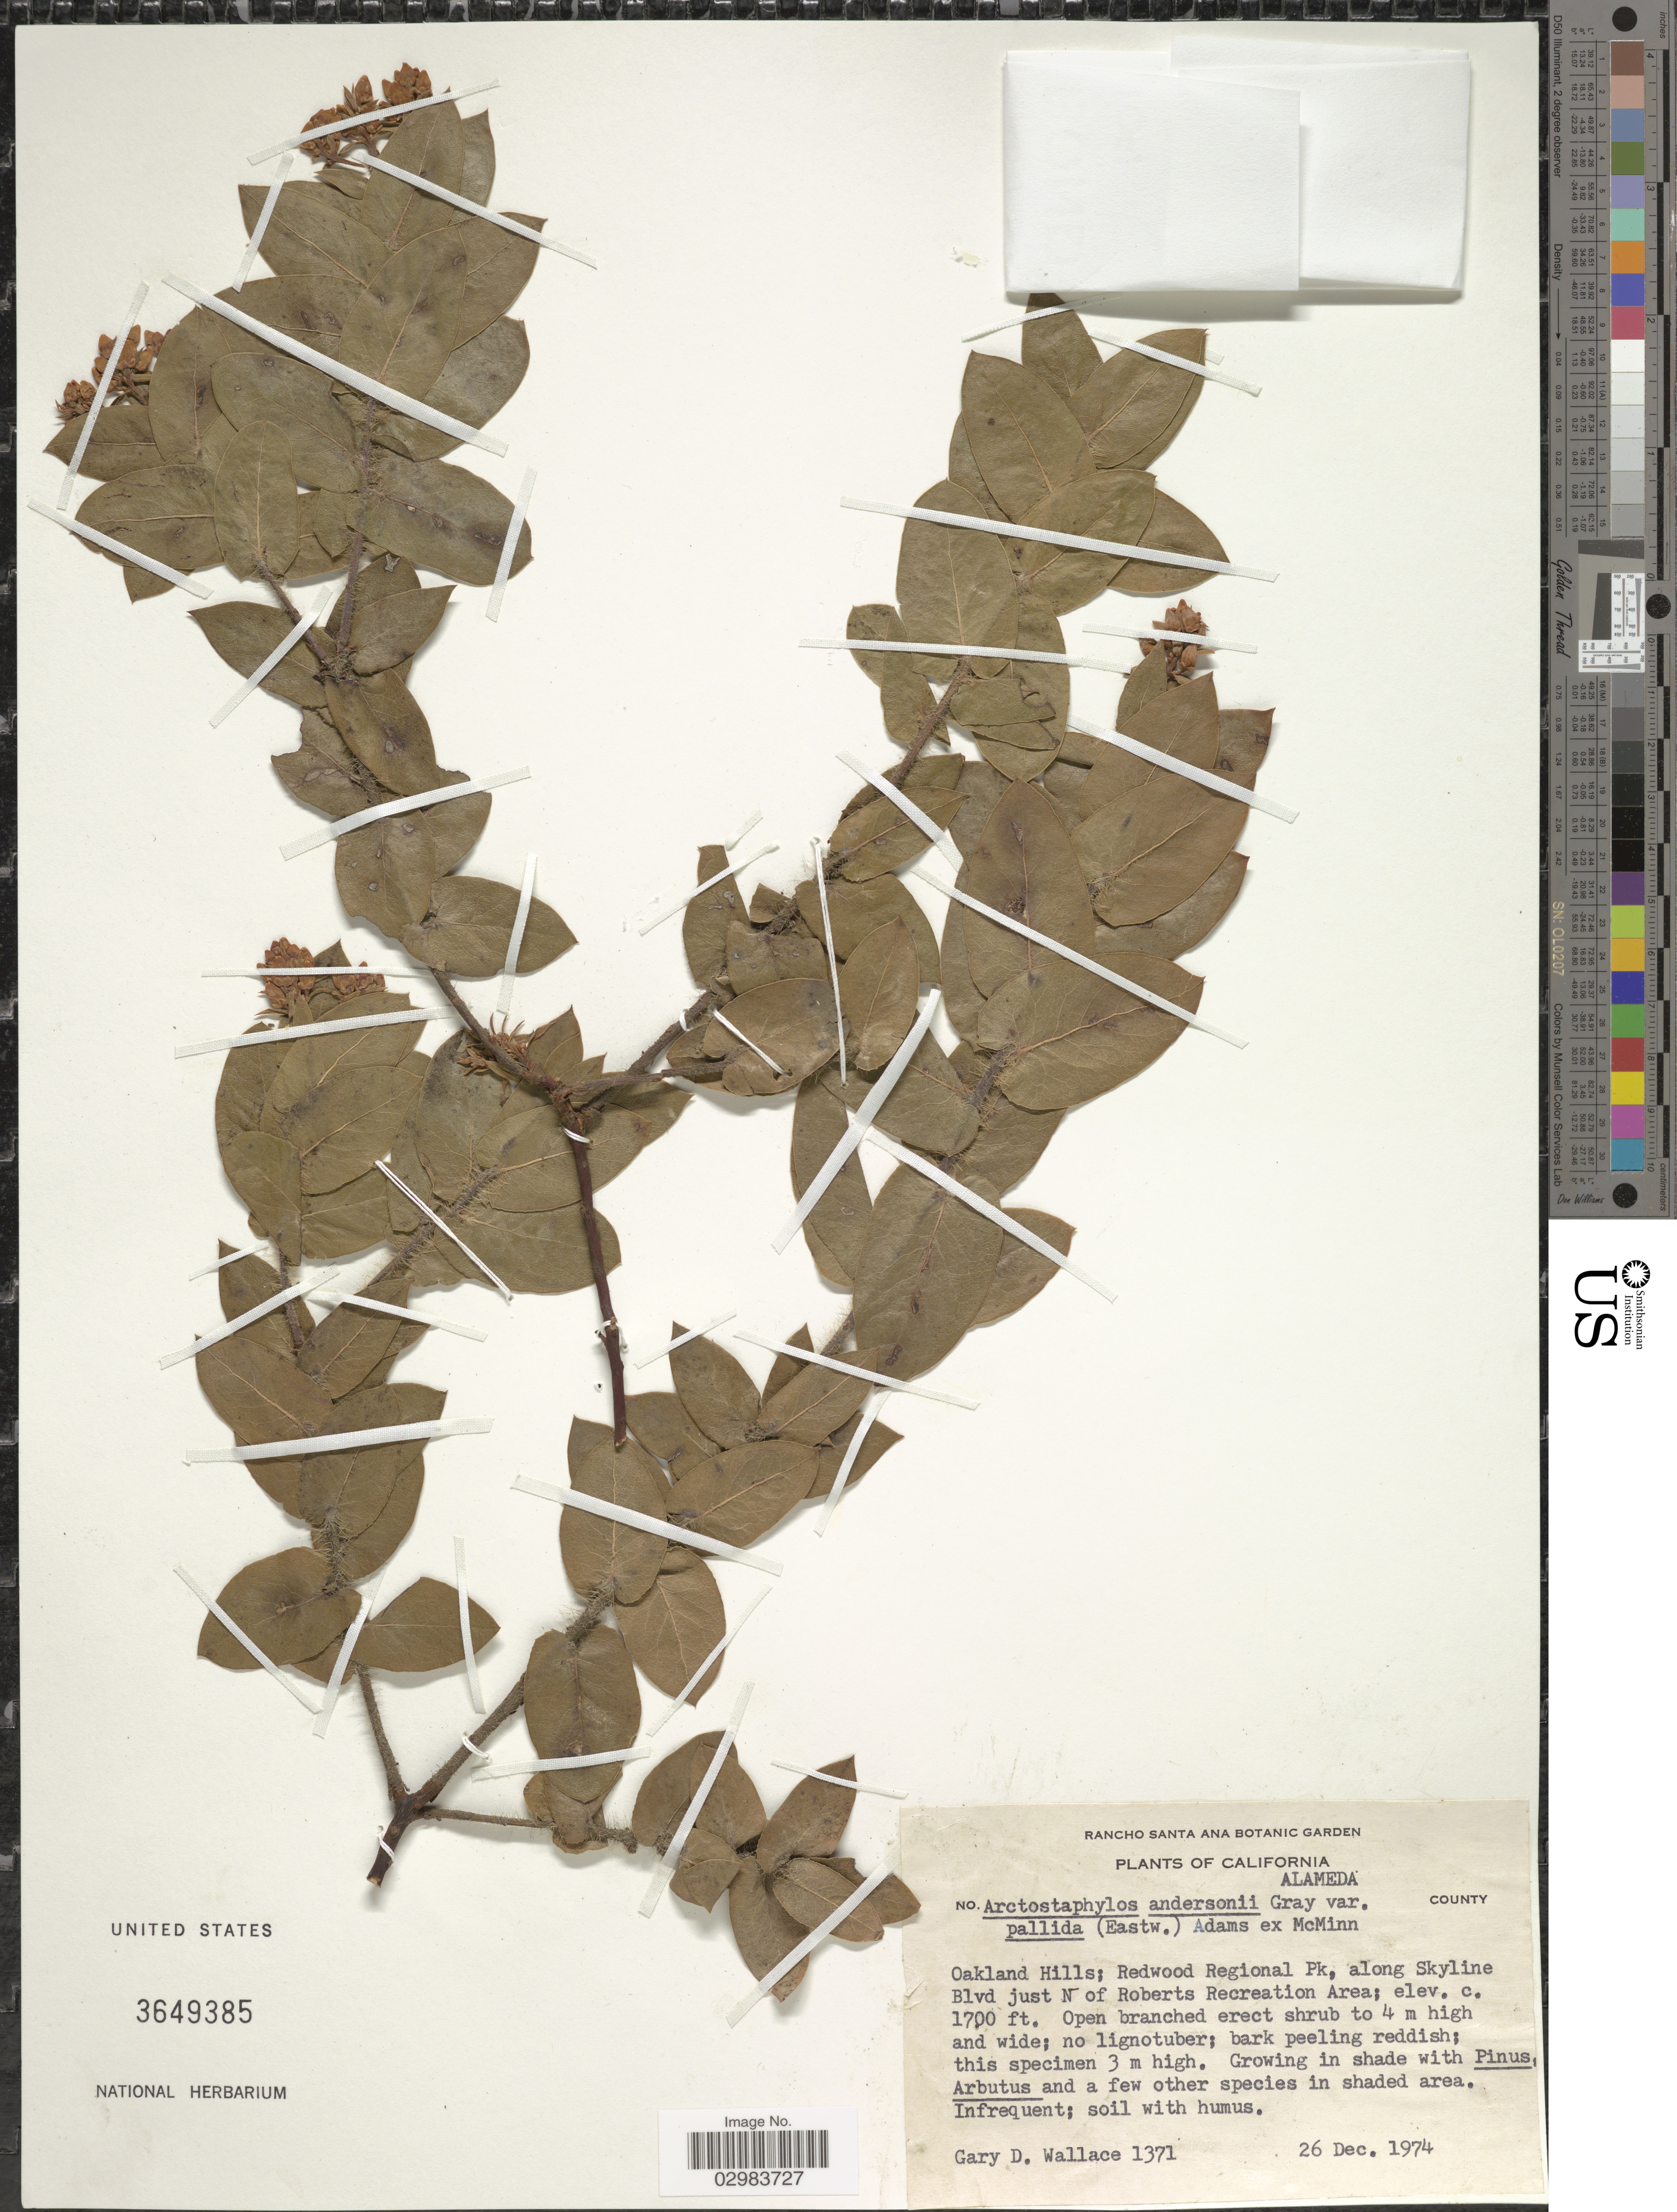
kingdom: Plantae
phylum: Tracheophyta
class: Magnoliopsida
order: Ericales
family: Ericaceae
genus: Arctostaphylos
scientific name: Arctostaphylos andersonii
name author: A. Gray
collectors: G. D. Wallace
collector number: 1371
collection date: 1974-12-26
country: United States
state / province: California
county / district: Alameda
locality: Alameda County. Oakland Hills; Redwood Regional Pk, along Skyline Blvd just N of Roberts Recreation Area.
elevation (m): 518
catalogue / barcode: US 3649385